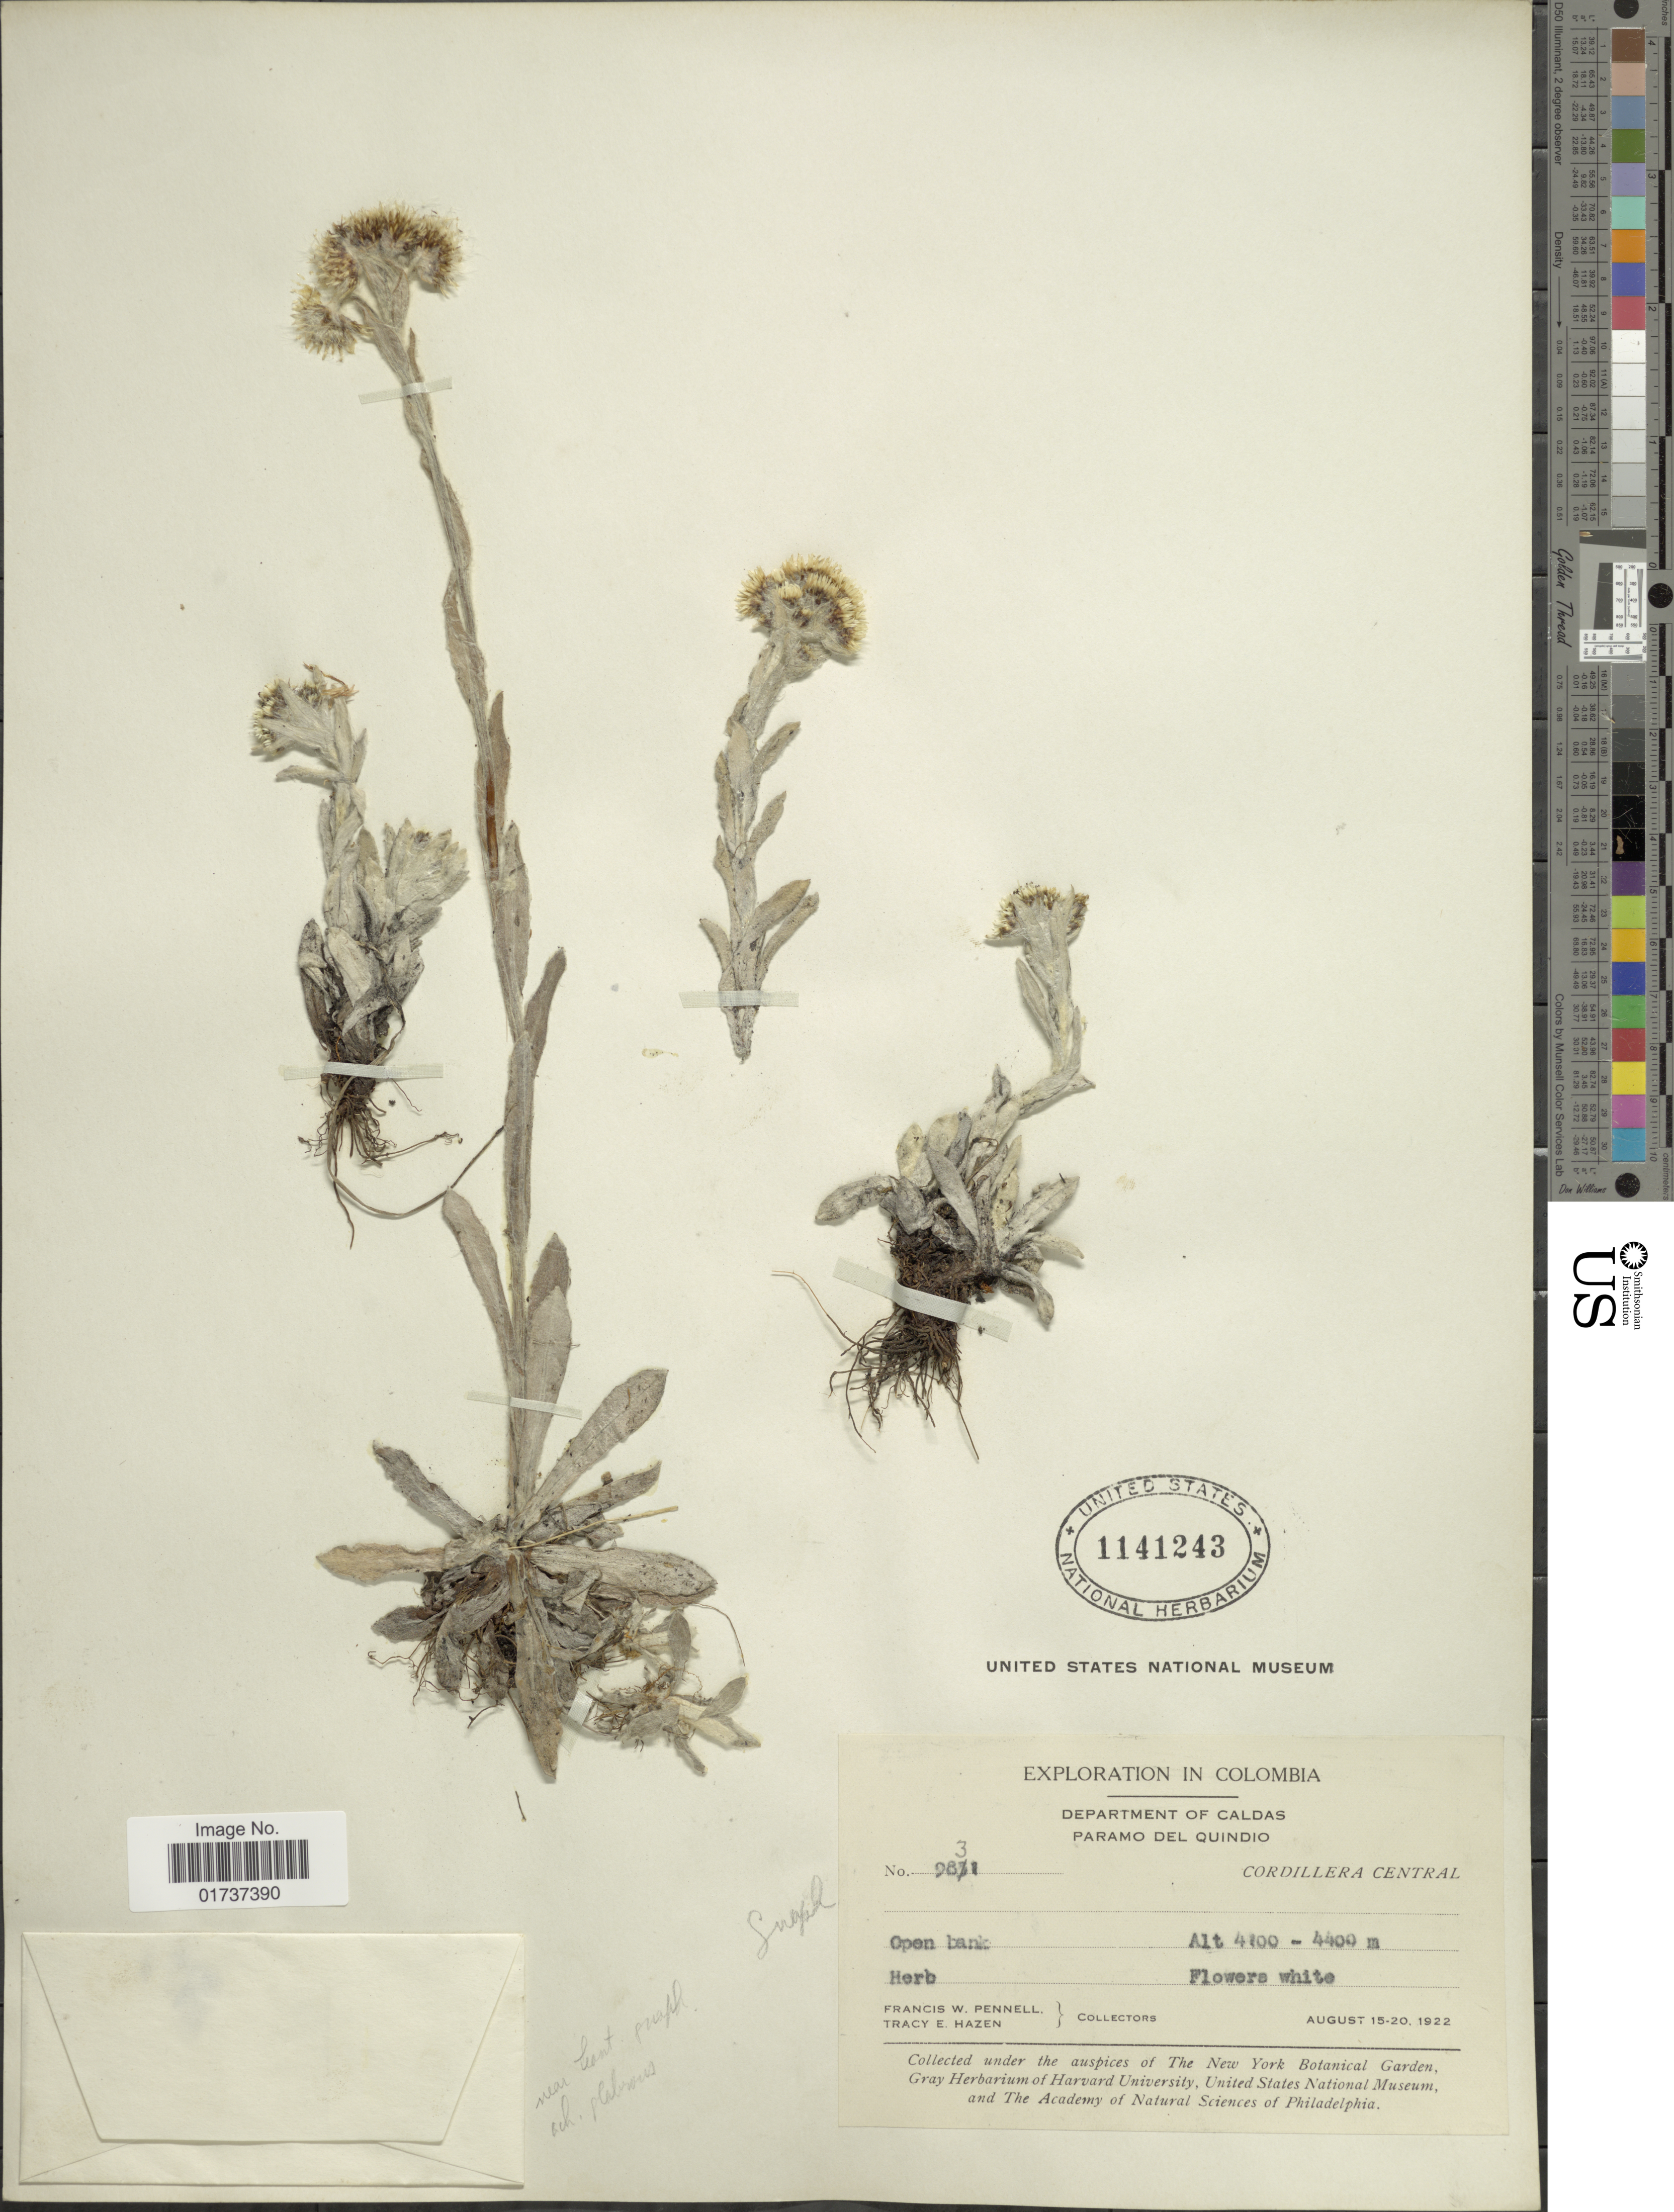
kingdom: Plantae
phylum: Tracheophyta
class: Magnoliopsida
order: Asterales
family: Asteraceae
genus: Chryselium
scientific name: Chryselium gnaphalioides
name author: (Kunth) Urtubey & S.E. Freire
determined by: Nesom, Guy L.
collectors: F. W. Pennell & T. E. Hazen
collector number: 983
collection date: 1922-08-15/1922-08-20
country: Colombia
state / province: Caldas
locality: Department of Caldas Paramo del Quindo, Cordillera Central, Open bank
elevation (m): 4100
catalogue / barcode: US 1141243